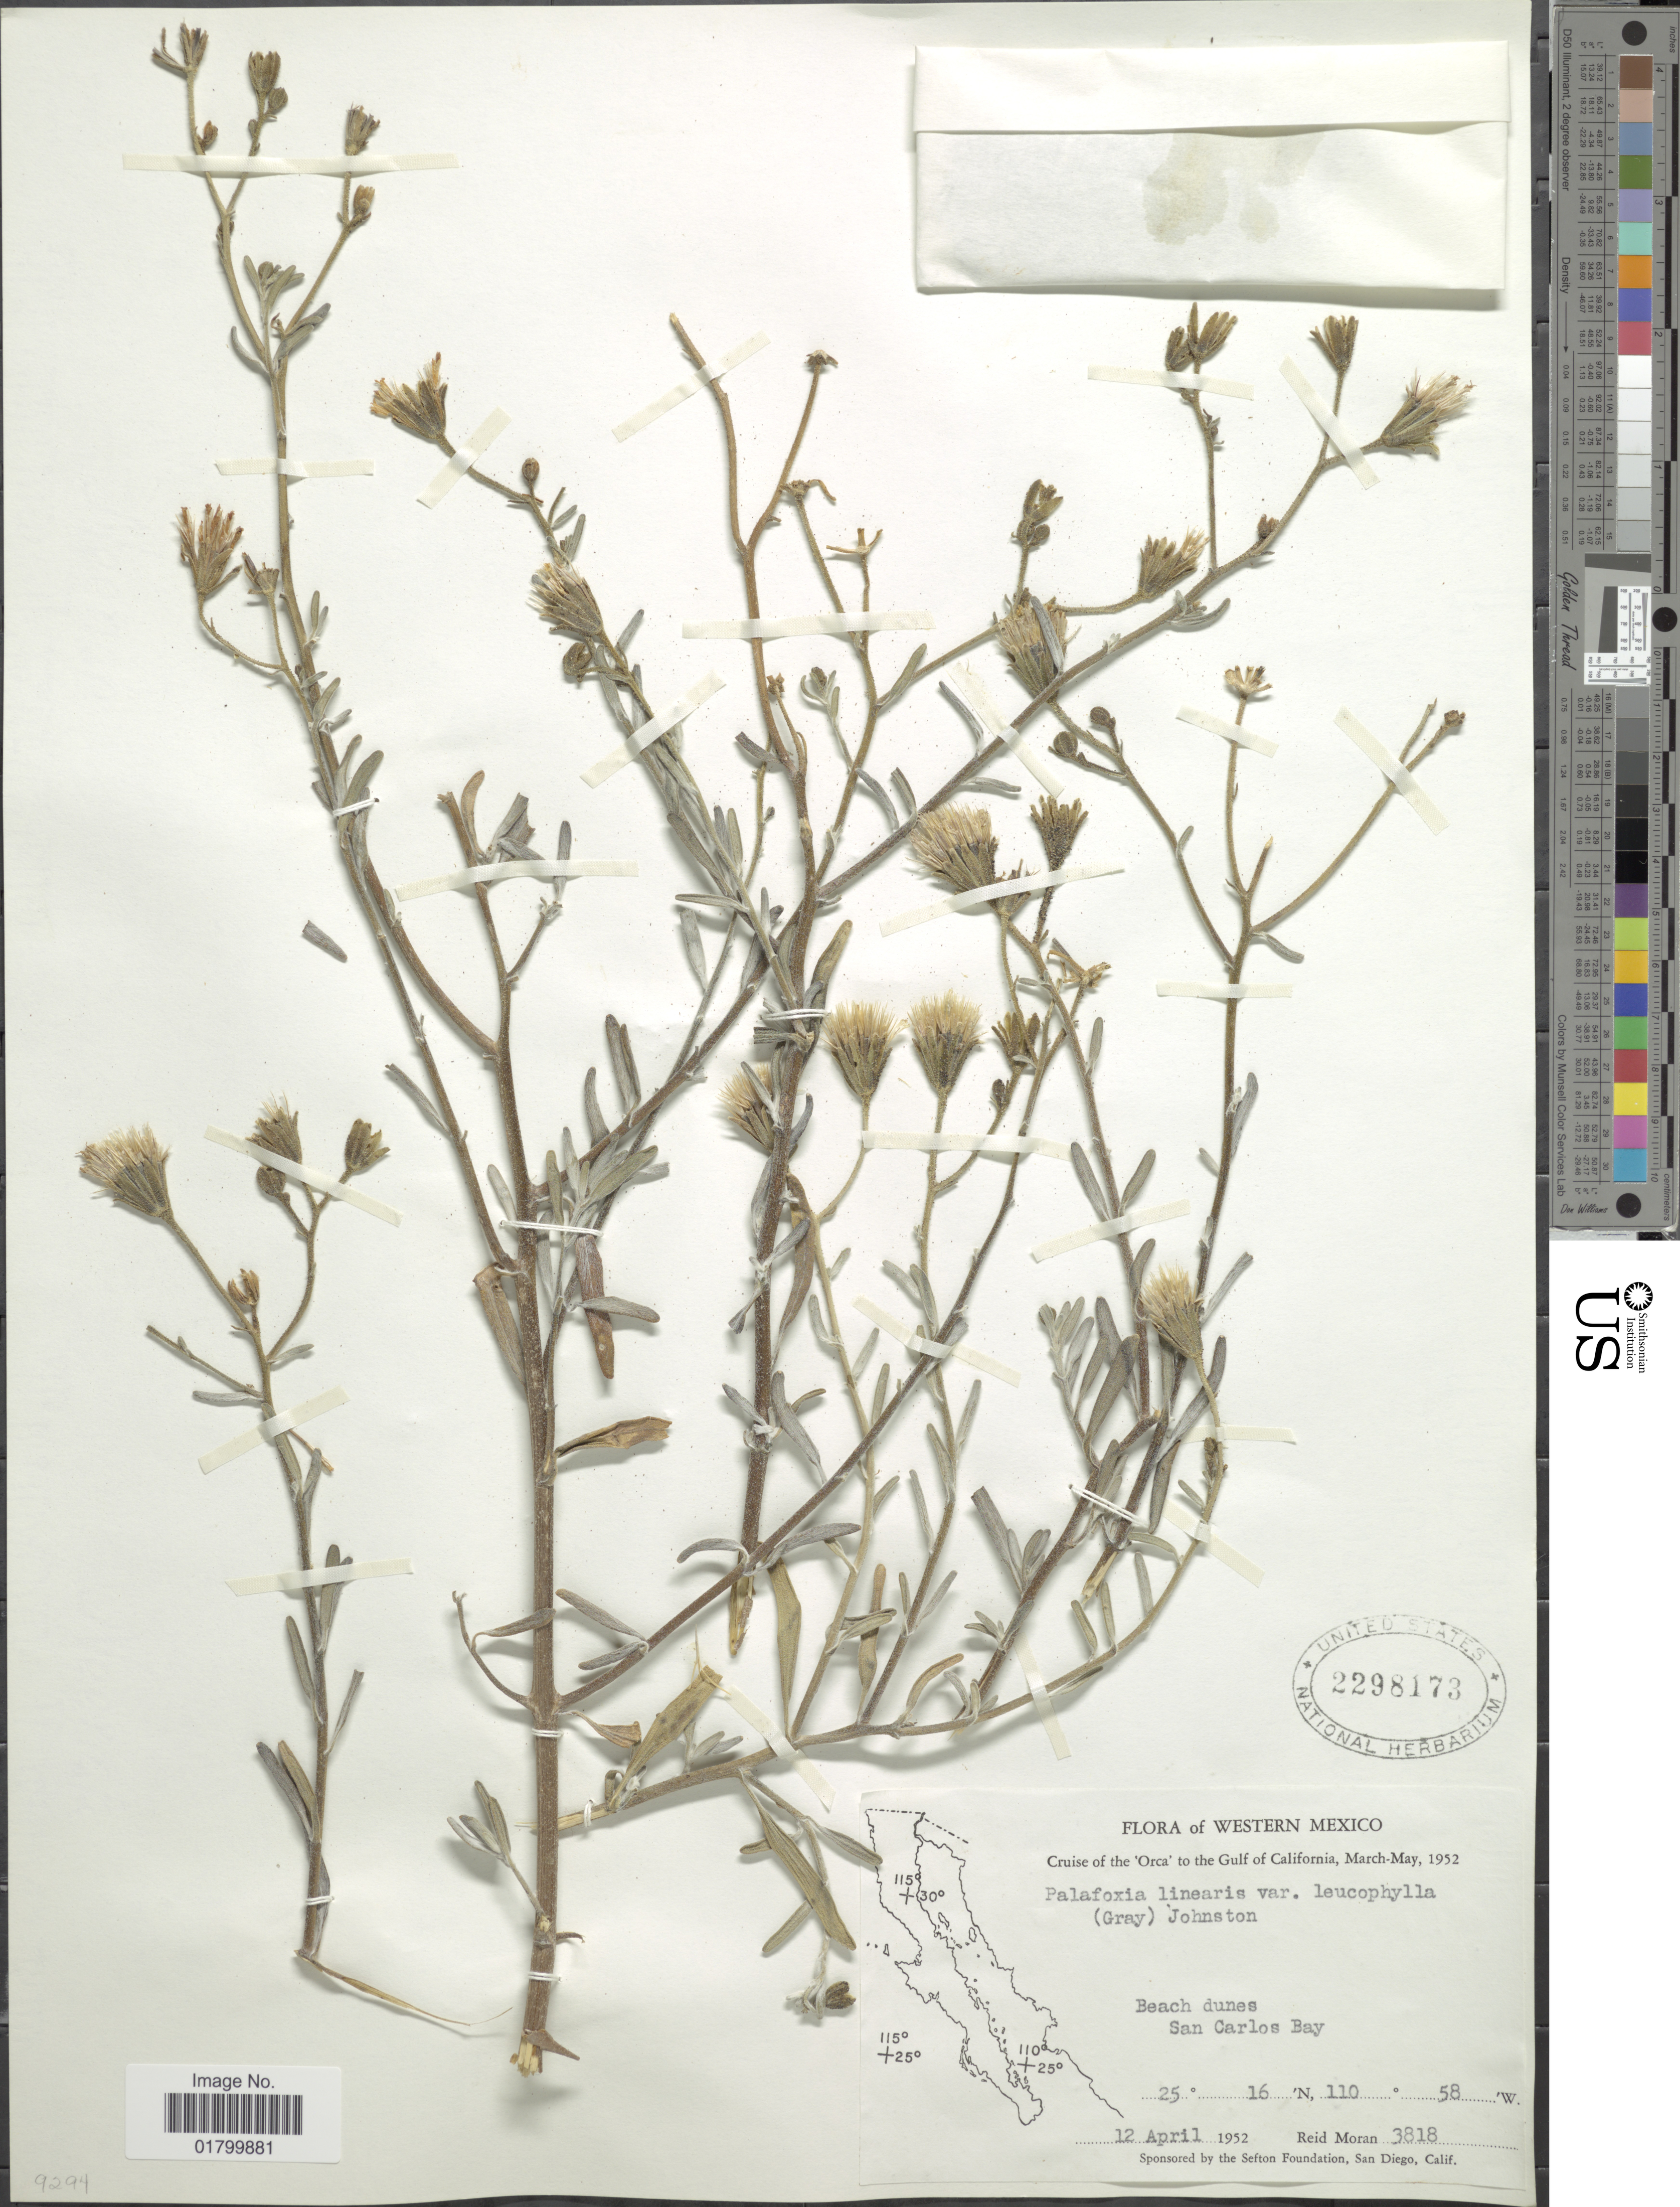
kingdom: Plantae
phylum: Tracheophyta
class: Magnoliopsida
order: Asterales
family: Asteraceae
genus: Palafoxia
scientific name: Palafoxia linearis var. leucophylla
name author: (A. Gray) I.M. Johnst.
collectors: R. V. Moran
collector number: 3818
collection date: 1952-04-12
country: Mexico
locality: Western Mexico, Cruise of the Orca to the Gulf of California, Beach dunes, San Carlos Bay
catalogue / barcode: US 2298173